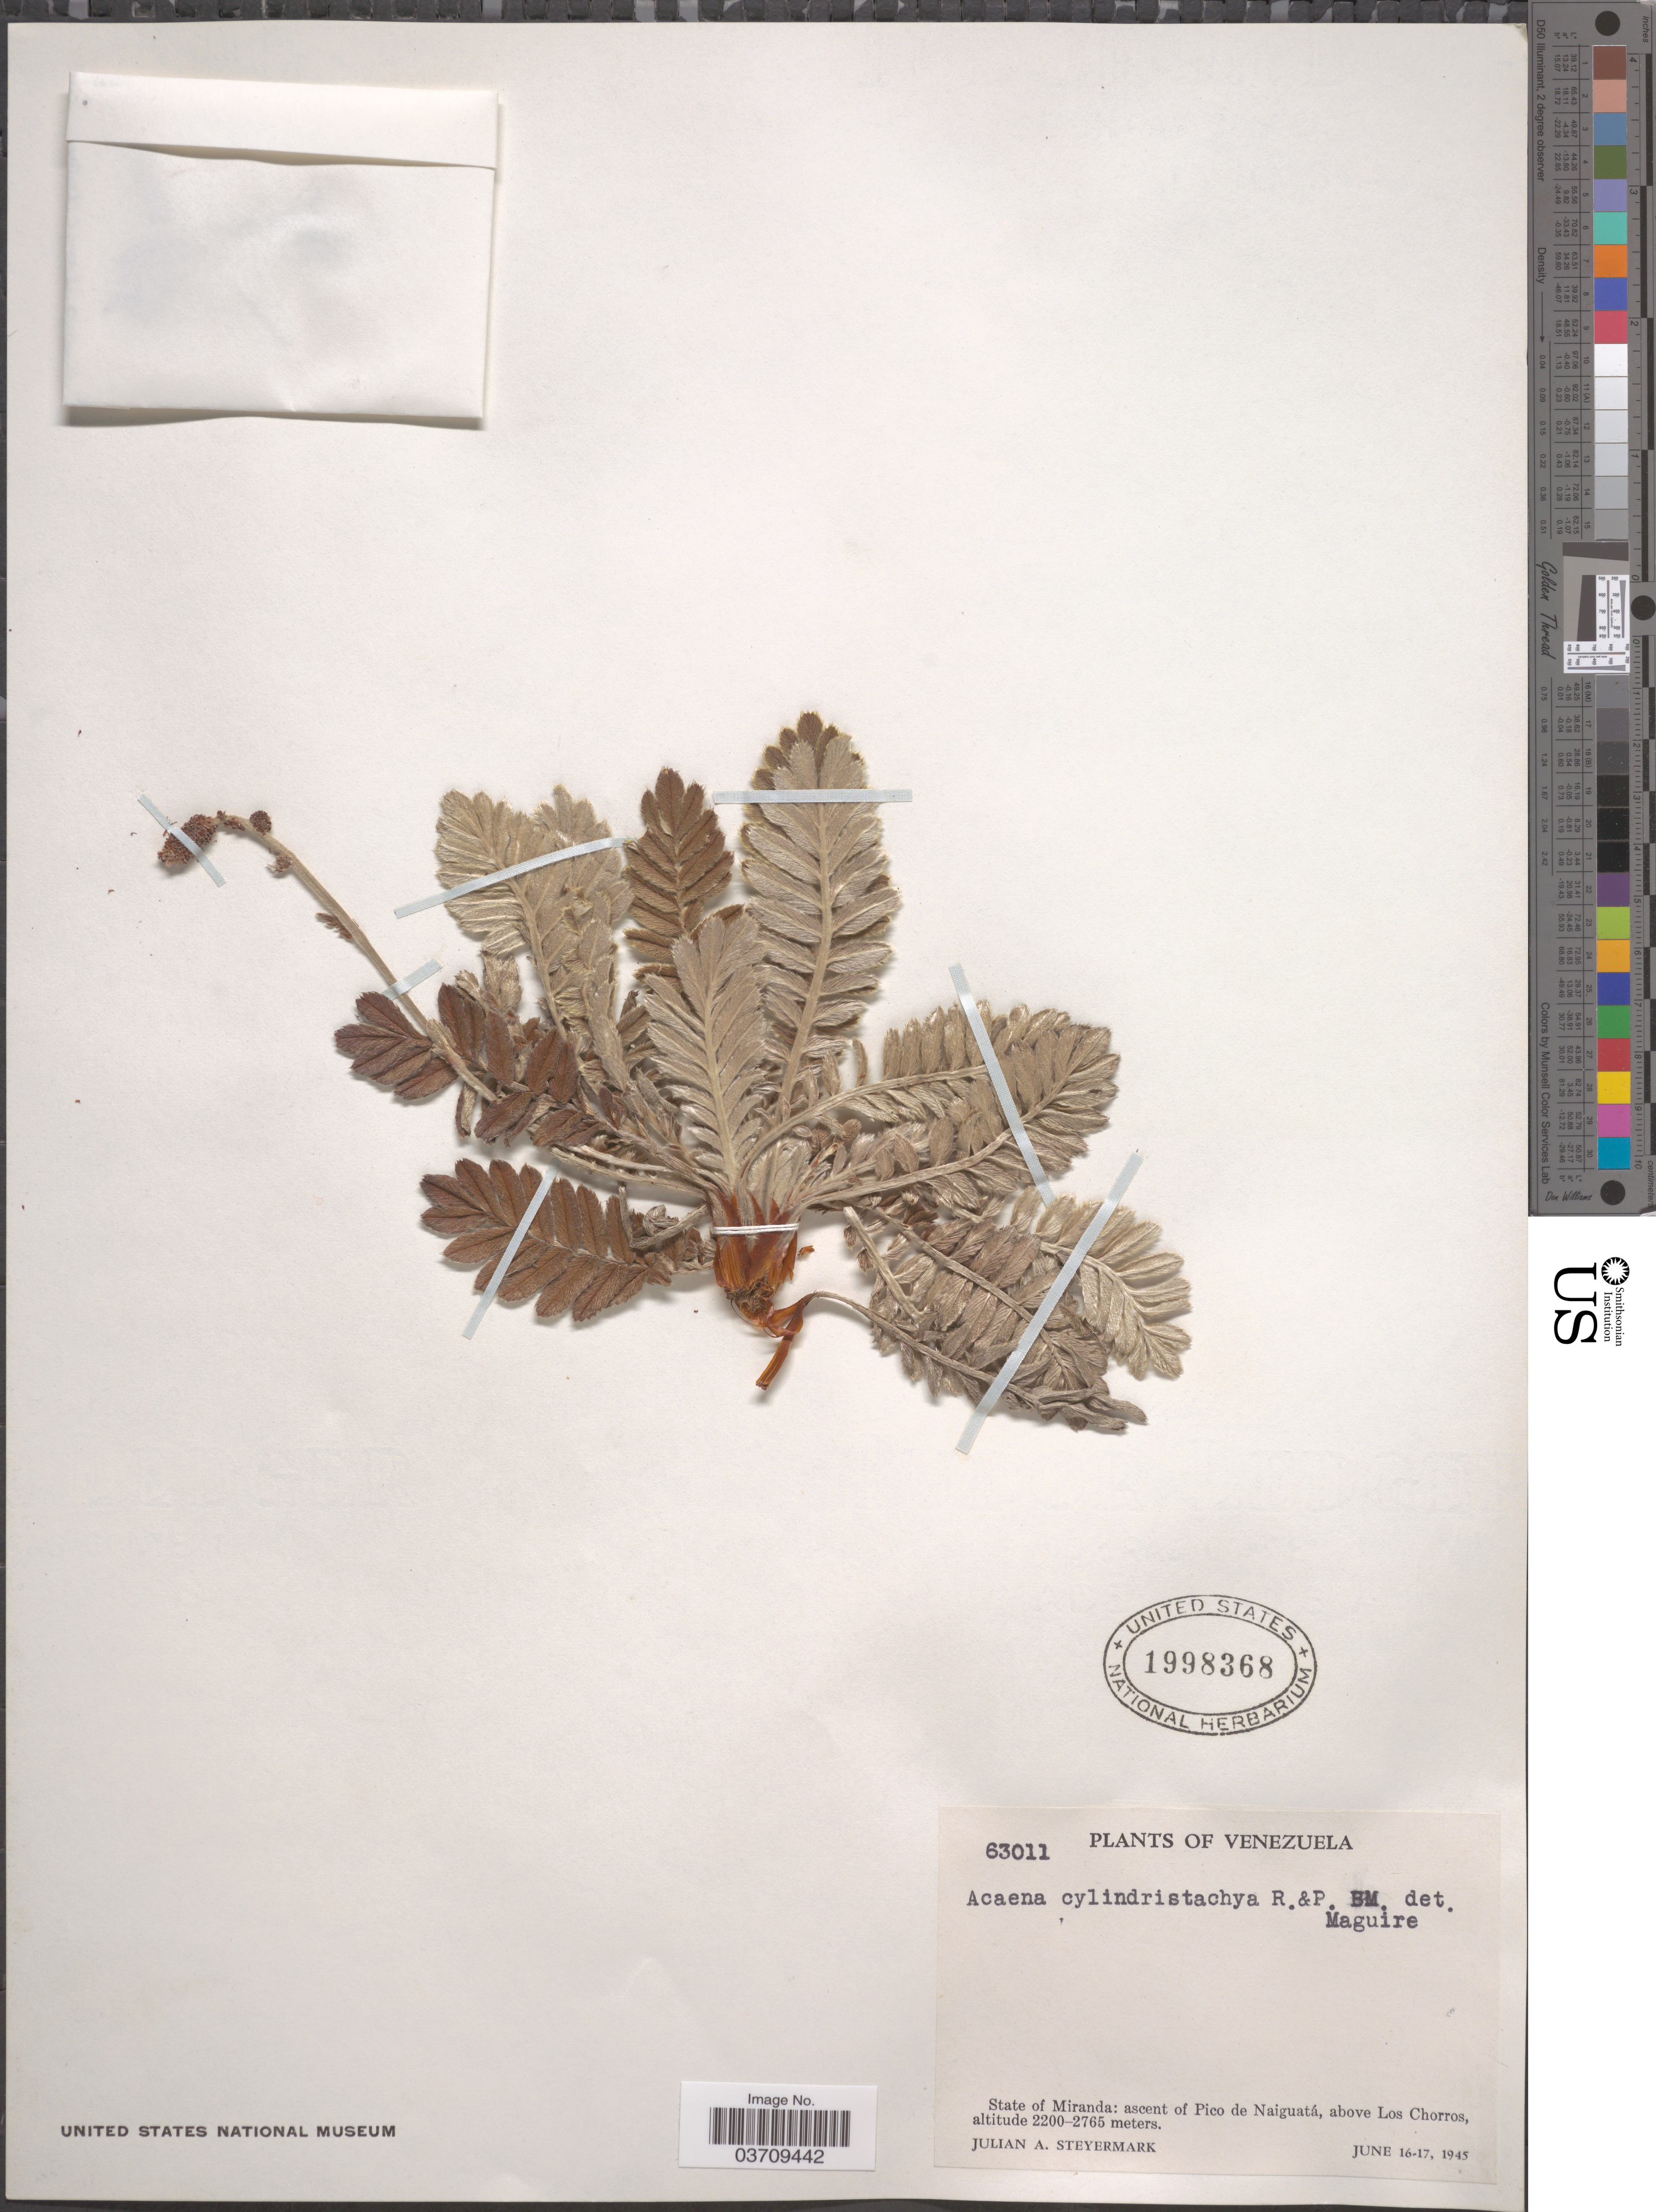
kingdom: Plantae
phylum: Tracheophyta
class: Magnoliopsida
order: Rosales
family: Rosaceae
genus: Acaena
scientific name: Acaena cylindristachya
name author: Ruiz & Pav.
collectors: J. Steyermark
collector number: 63011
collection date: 1945-06-16/1945-06-17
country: Venezuela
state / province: Miranda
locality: Ascent of Pico de Naiguatá, above Los Chorros.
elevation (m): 2200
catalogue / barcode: US 1998368